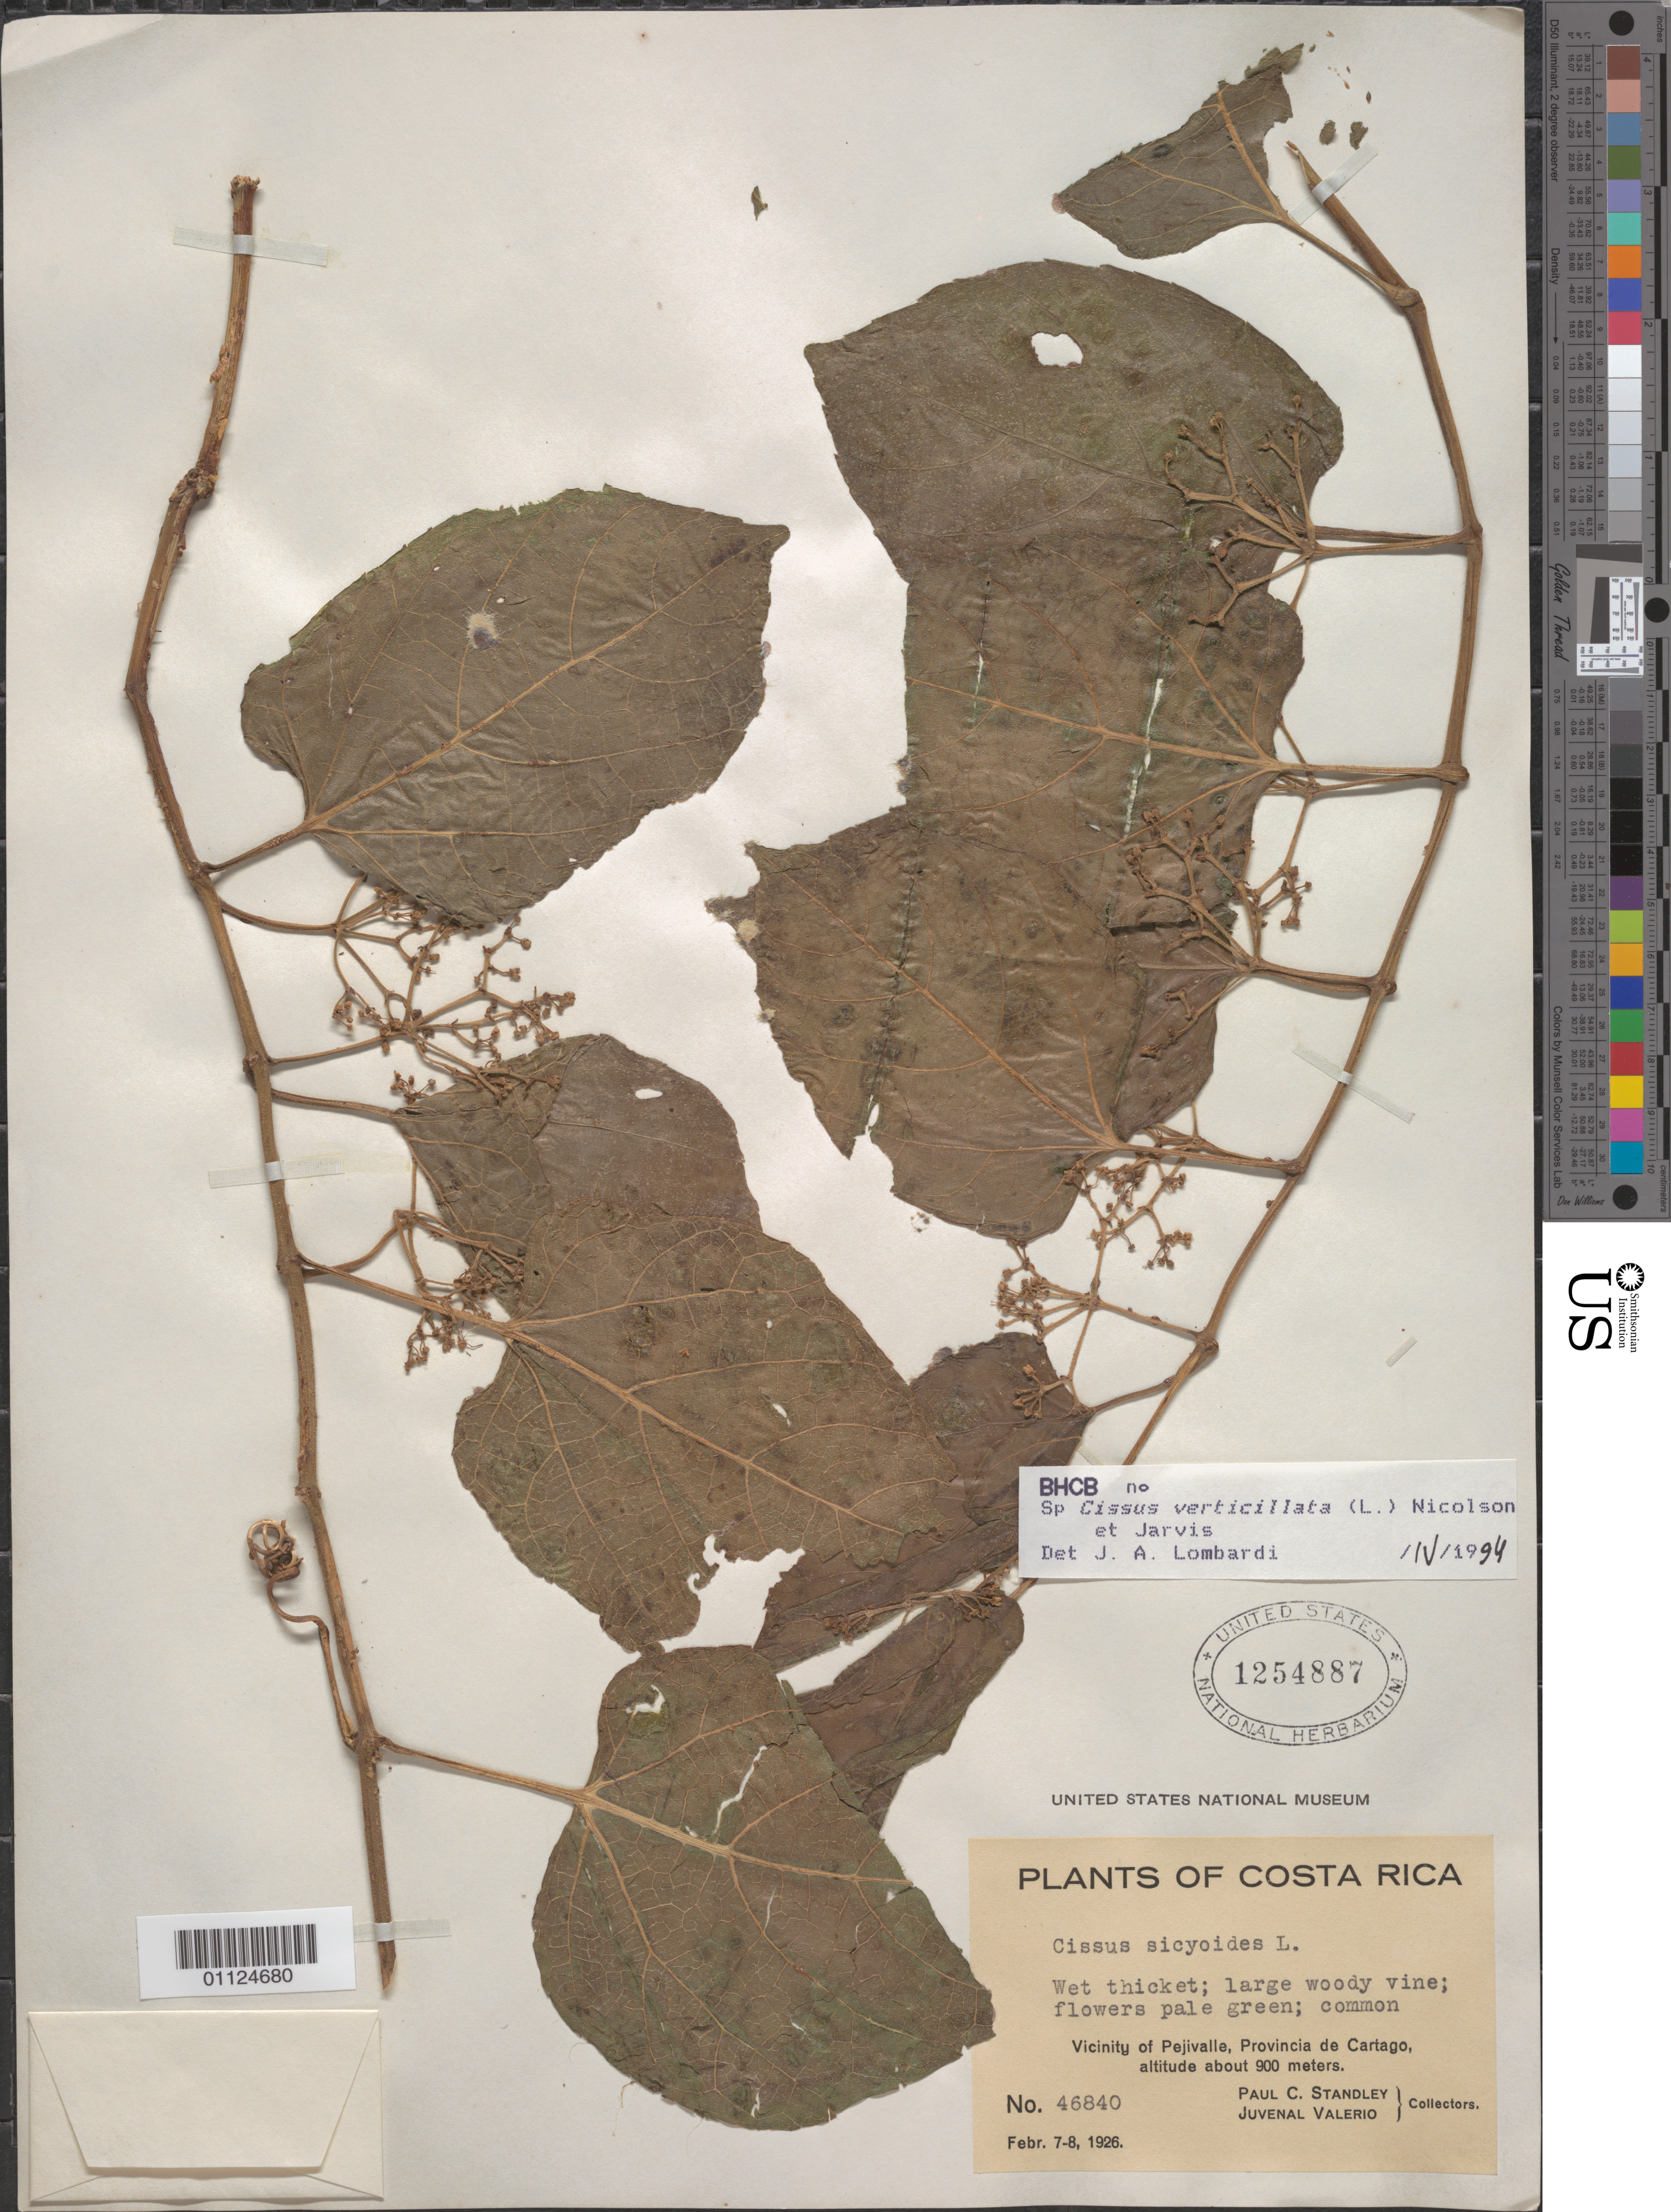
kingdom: Plantae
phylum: Tracheophyta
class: Magnoliopsida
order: Vitales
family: Vitaceae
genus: Cissus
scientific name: Cissus verticillata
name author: (L.) Nicolson & C.E. Jarvis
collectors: P. C. Standley & J. Valerio R.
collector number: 46840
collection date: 1926-02-07/1926-02-08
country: Costa Rica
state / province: Cartago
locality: Vicinity of Pejivalle.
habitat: Wet thicket, large woody vine.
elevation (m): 900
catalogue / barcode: US 1254887